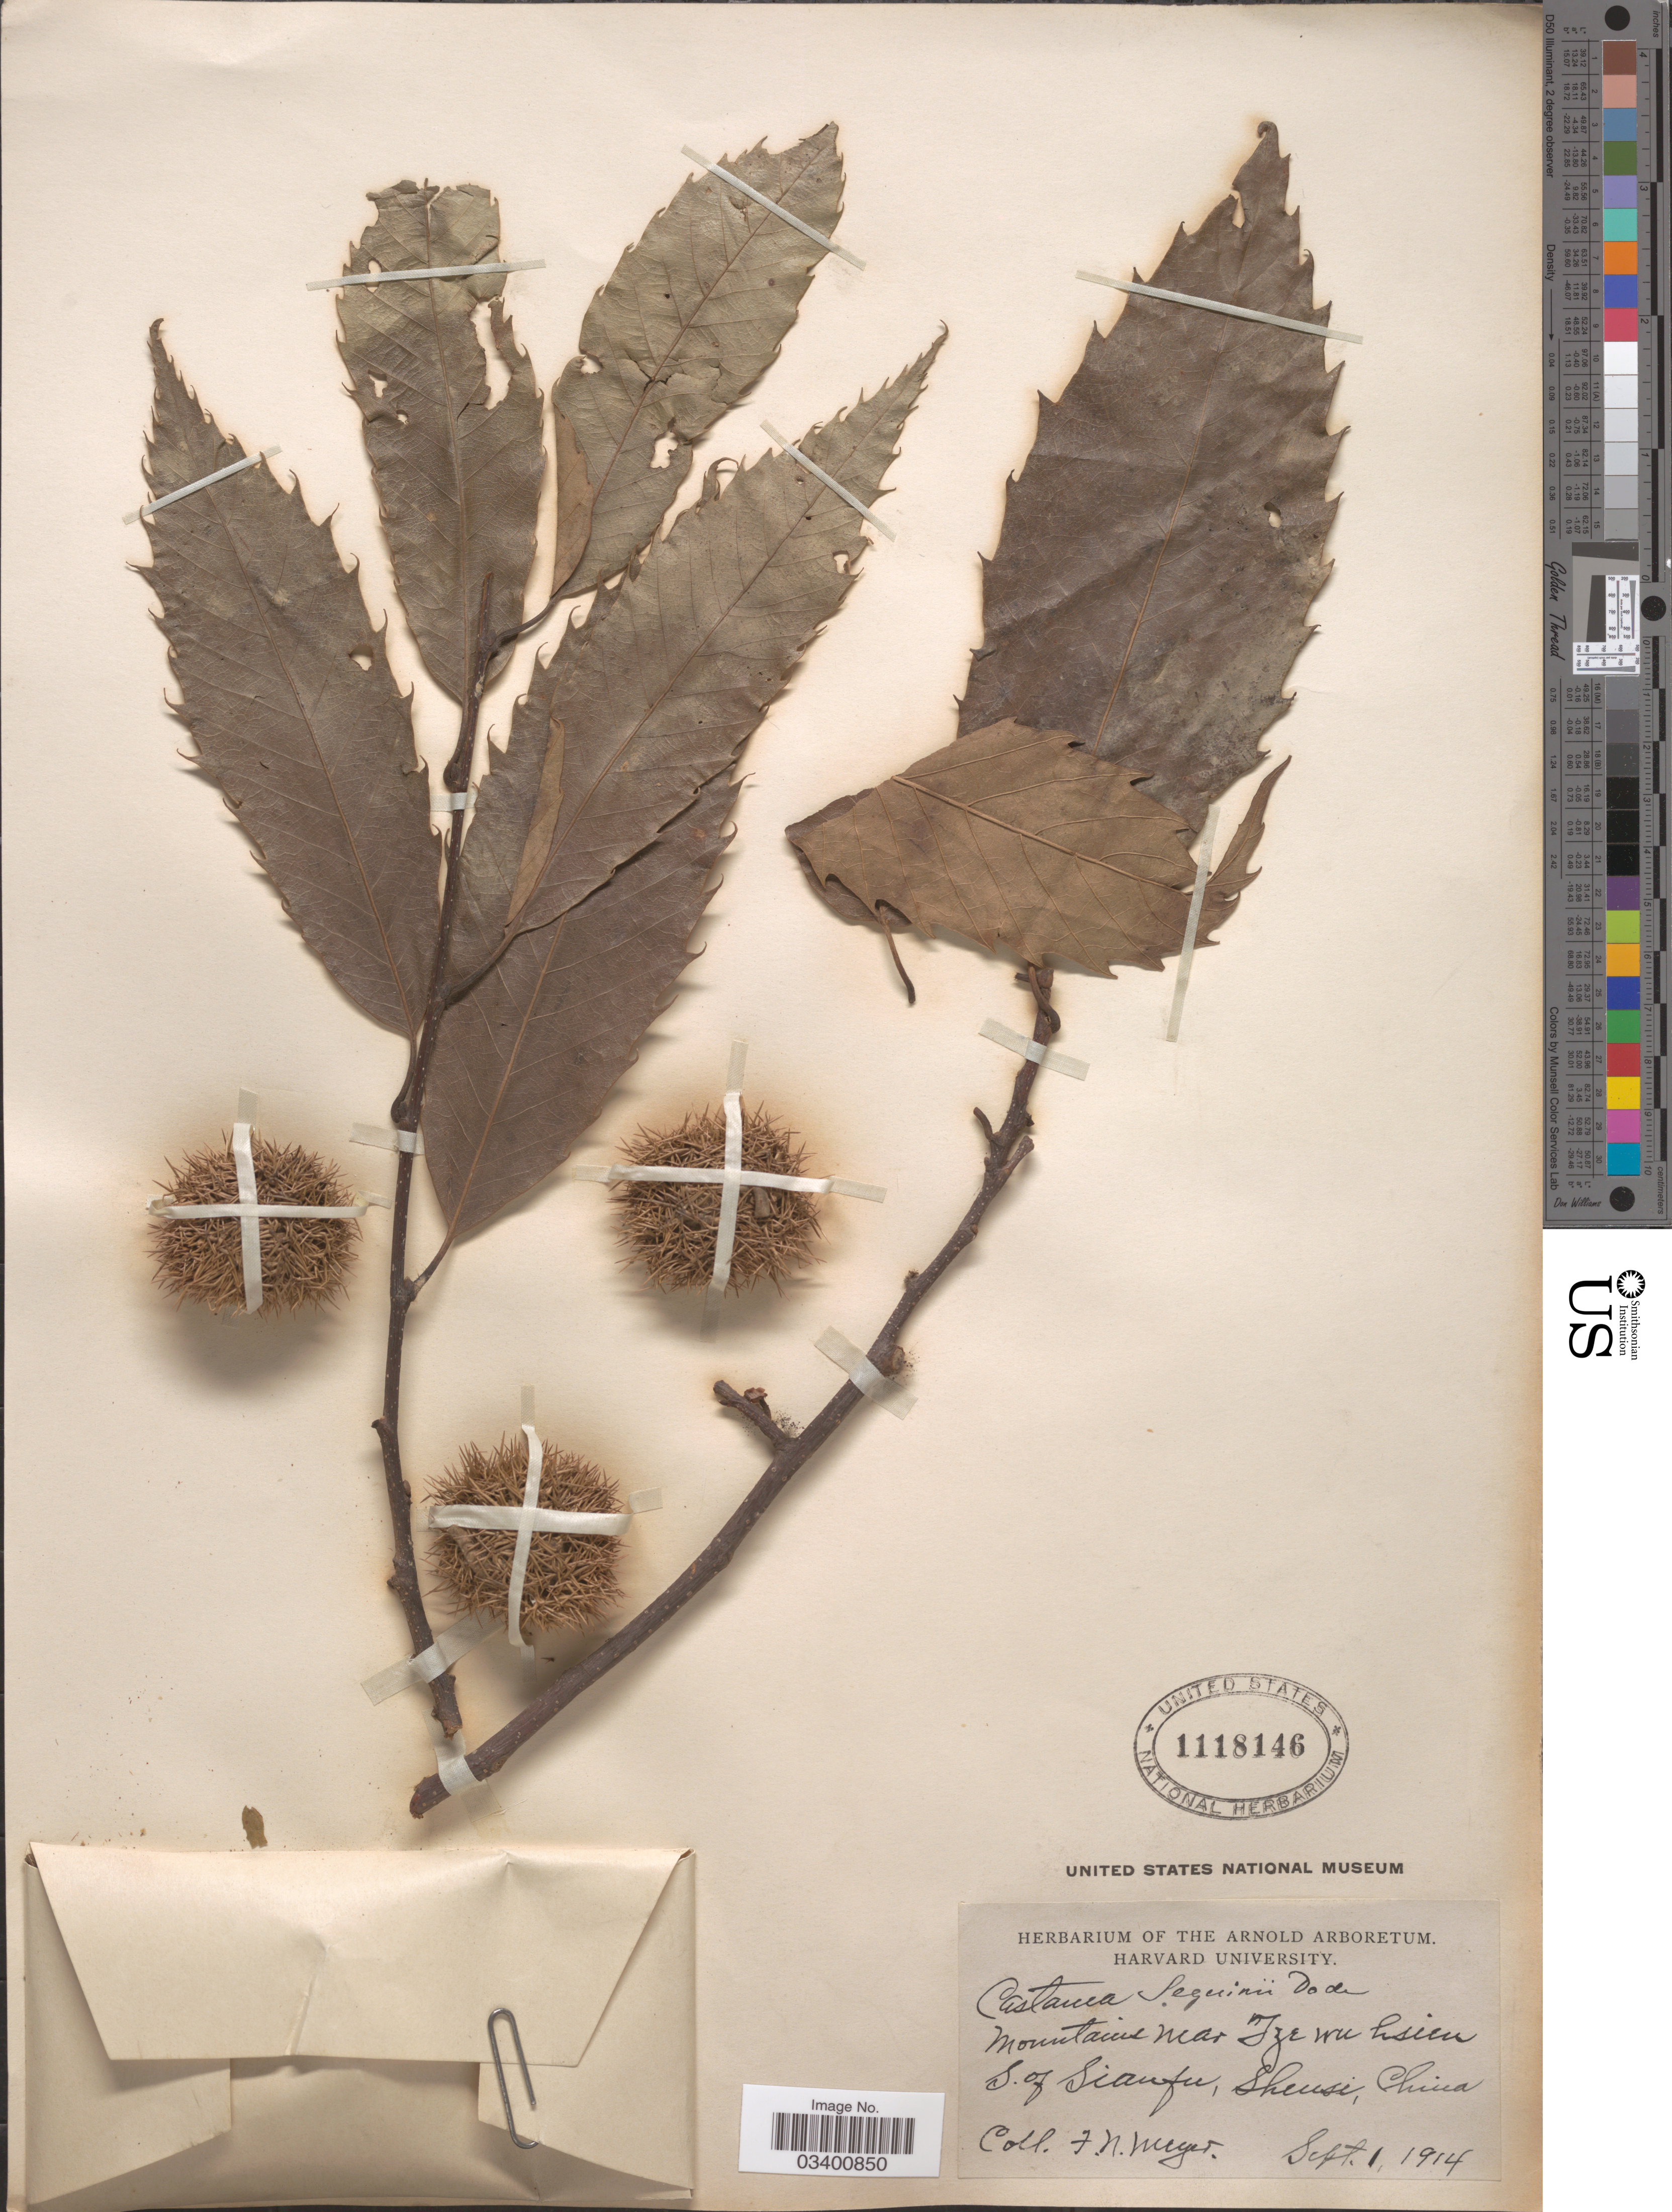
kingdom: Plantae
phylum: Tracheophyta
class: Magnoliopsida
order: Fagales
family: Fagaceae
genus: Castanea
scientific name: Castanea seguinii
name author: Dode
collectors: F. N. Meyer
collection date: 1914-09-01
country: China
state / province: Shaanxi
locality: Mountain near Tze wu hsien S. of Sianfu, Shensi.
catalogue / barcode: US 1118146